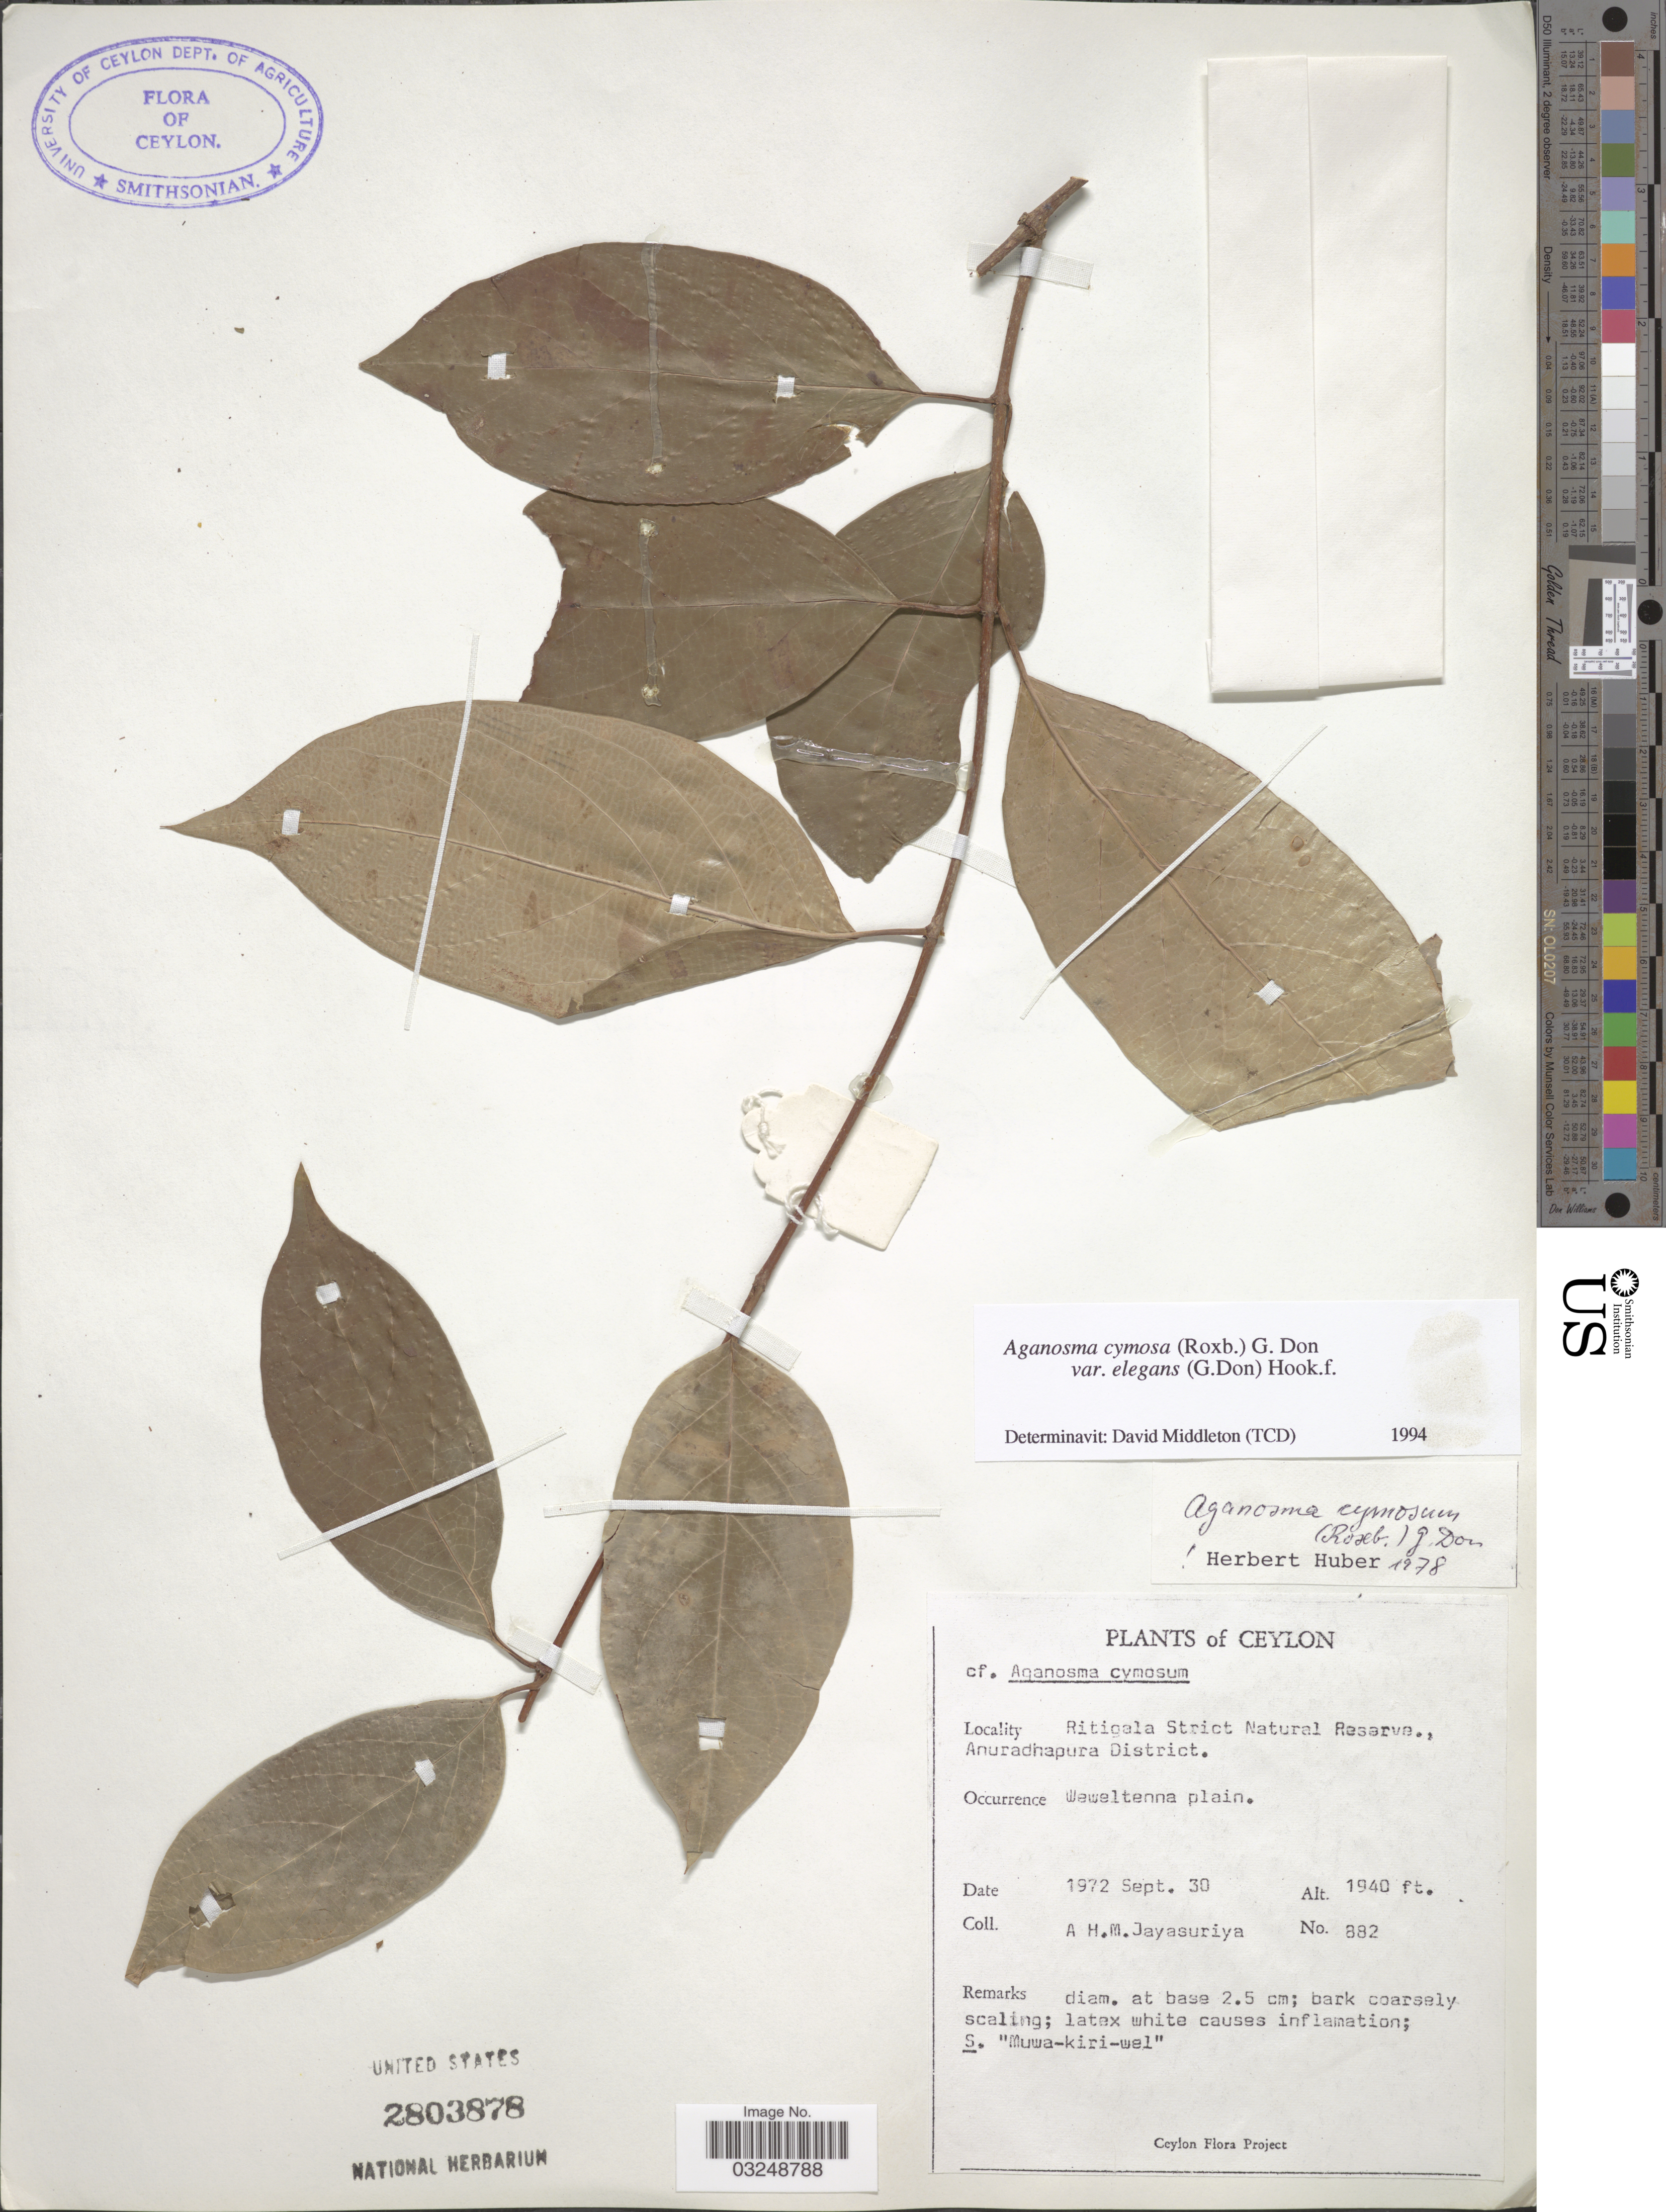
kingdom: Plantae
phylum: Tracheophyta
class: Magnoliopsida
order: Gentianales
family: Apocynaceae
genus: Aganosma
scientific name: Aganosma cymosa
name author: (Roxb.) G. Don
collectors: A. H. Jayasuriya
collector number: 882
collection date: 1972-09-30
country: Sri Lanka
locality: Ceylon, Ritigala Strict Natural Reserve., Anuradhapura District. Weweltenna plain.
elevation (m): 591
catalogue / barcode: US 2803878